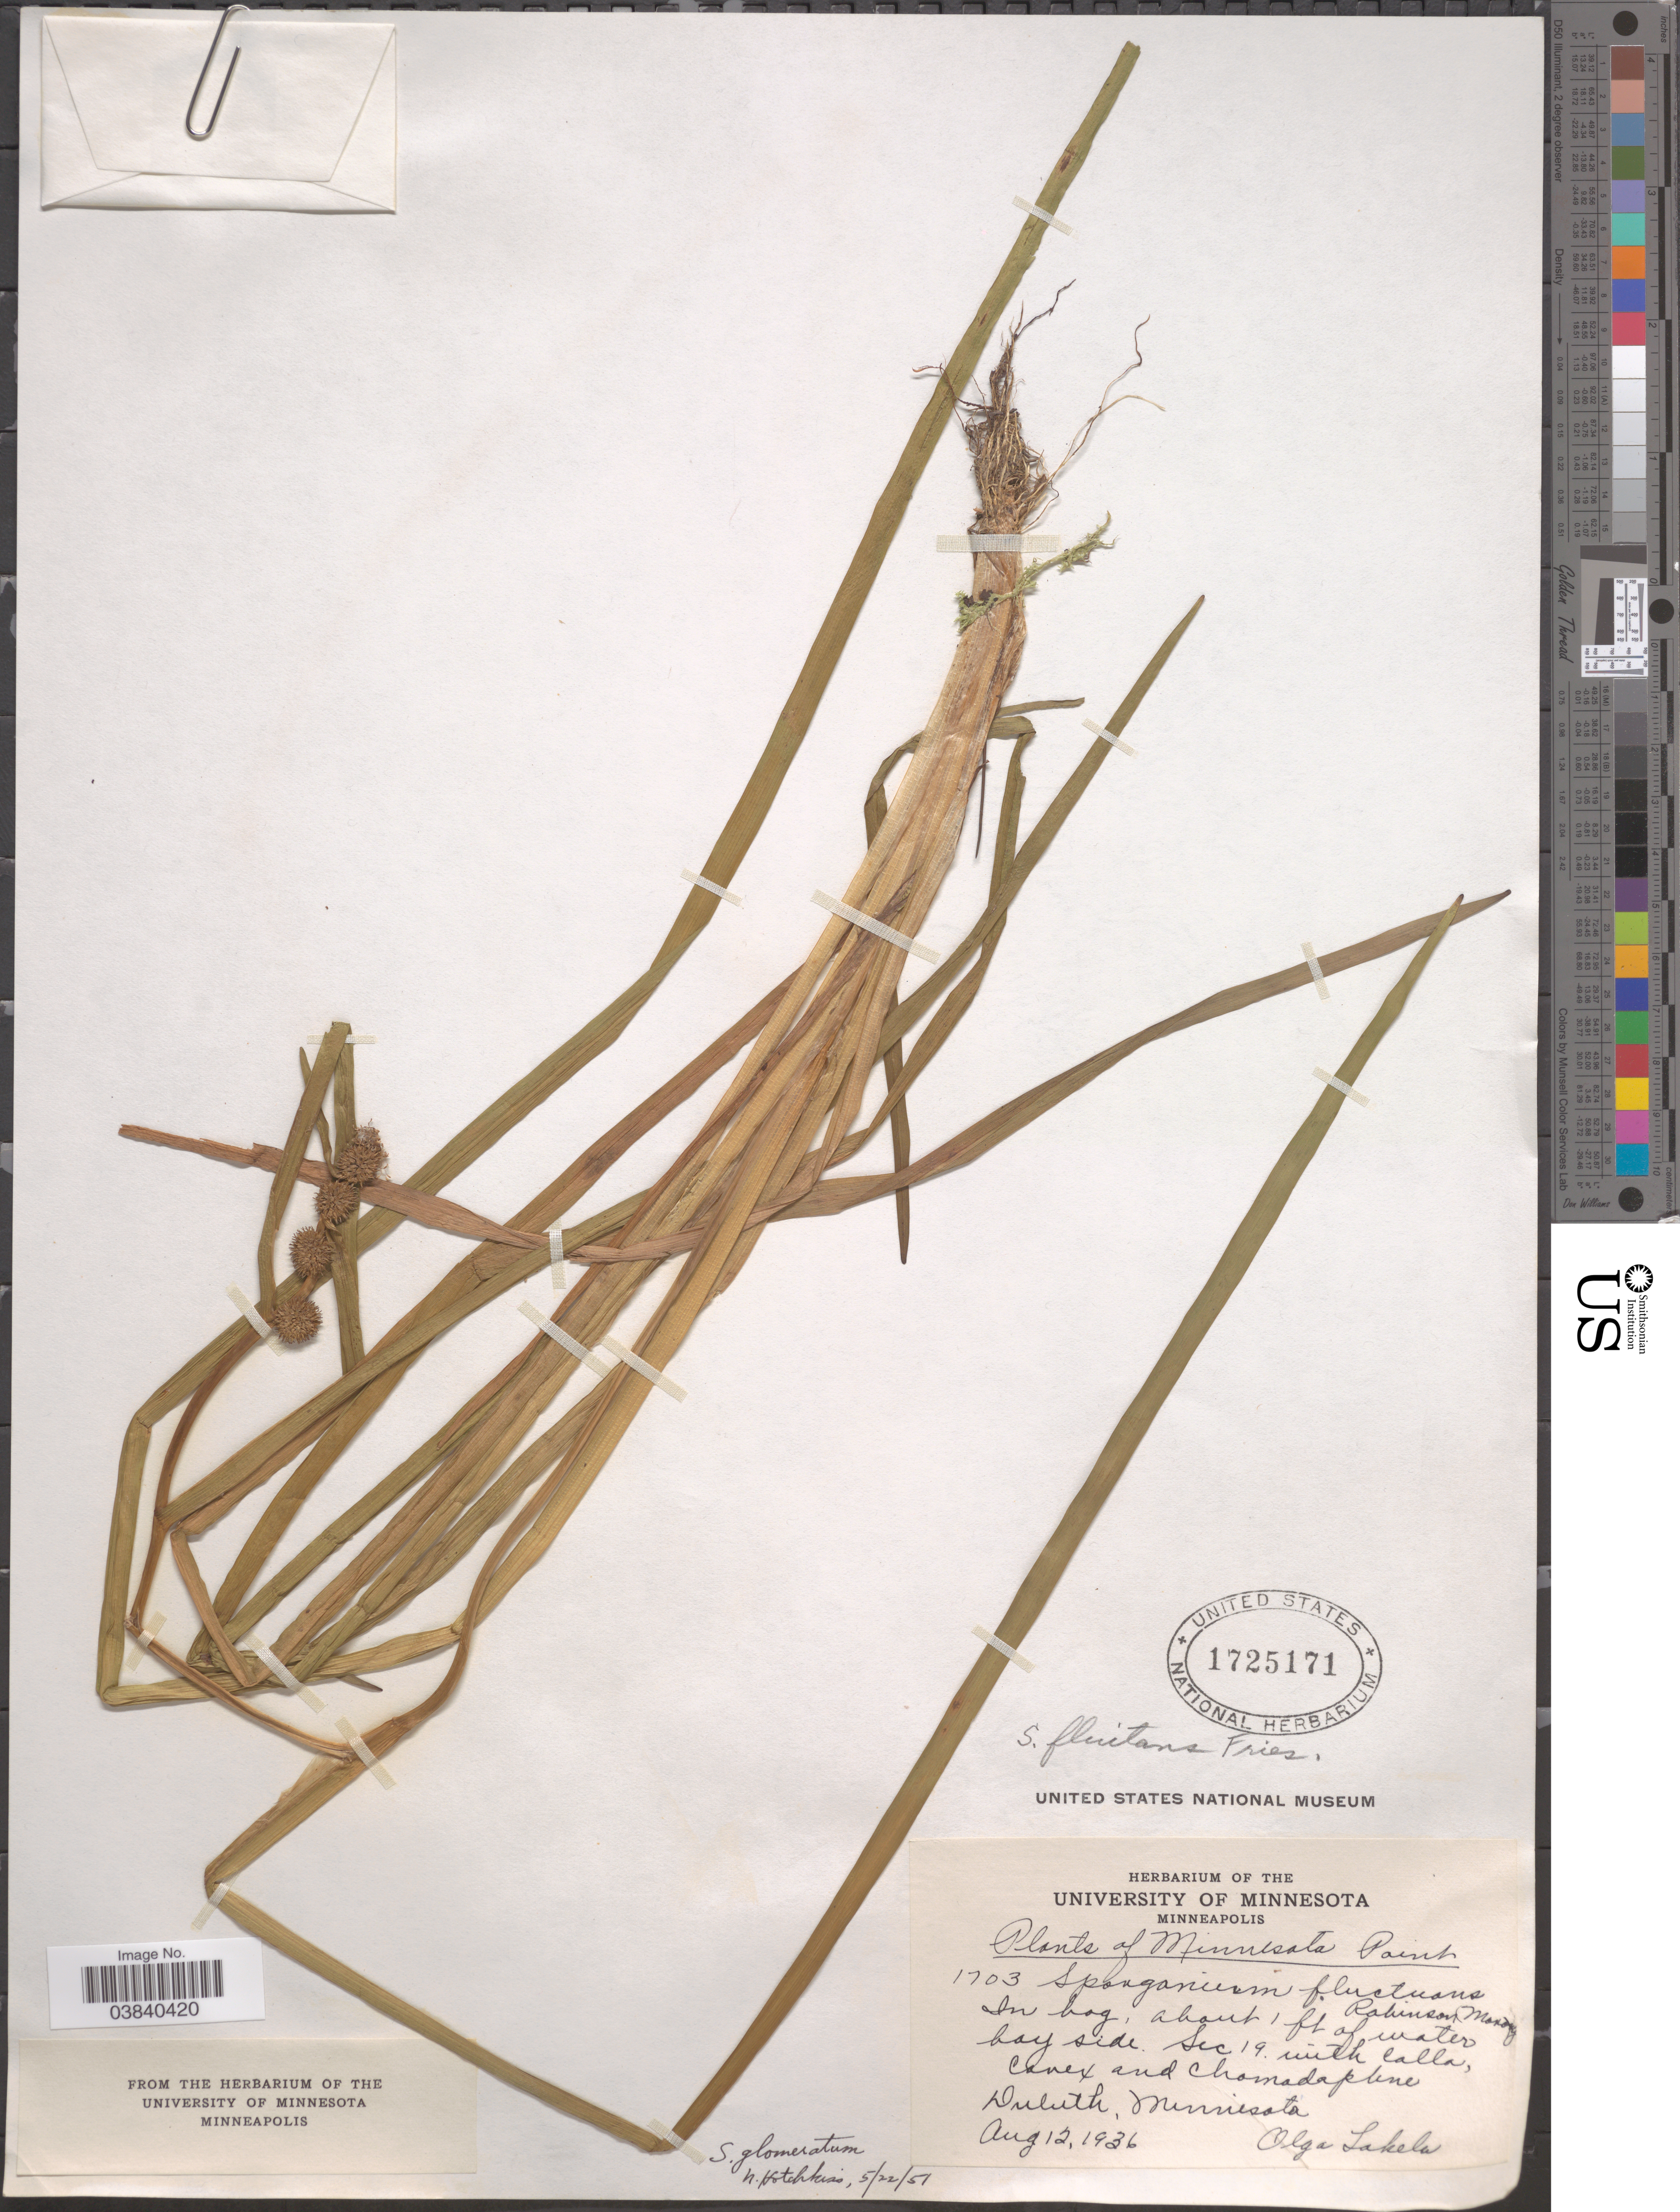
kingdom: Plantae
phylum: Tracheophyta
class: Liliopsida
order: Poales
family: Typhaceae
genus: Sparganium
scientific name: Sparganium glomeratum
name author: (Laest. ex Beurl.) Beurl.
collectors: O. K. Lakela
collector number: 1703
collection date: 1936-08-12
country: United States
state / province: Minnesota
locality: Minnesota Point. In bog, bay side. Sec. 19. Duluth.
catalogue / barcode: US 1725171